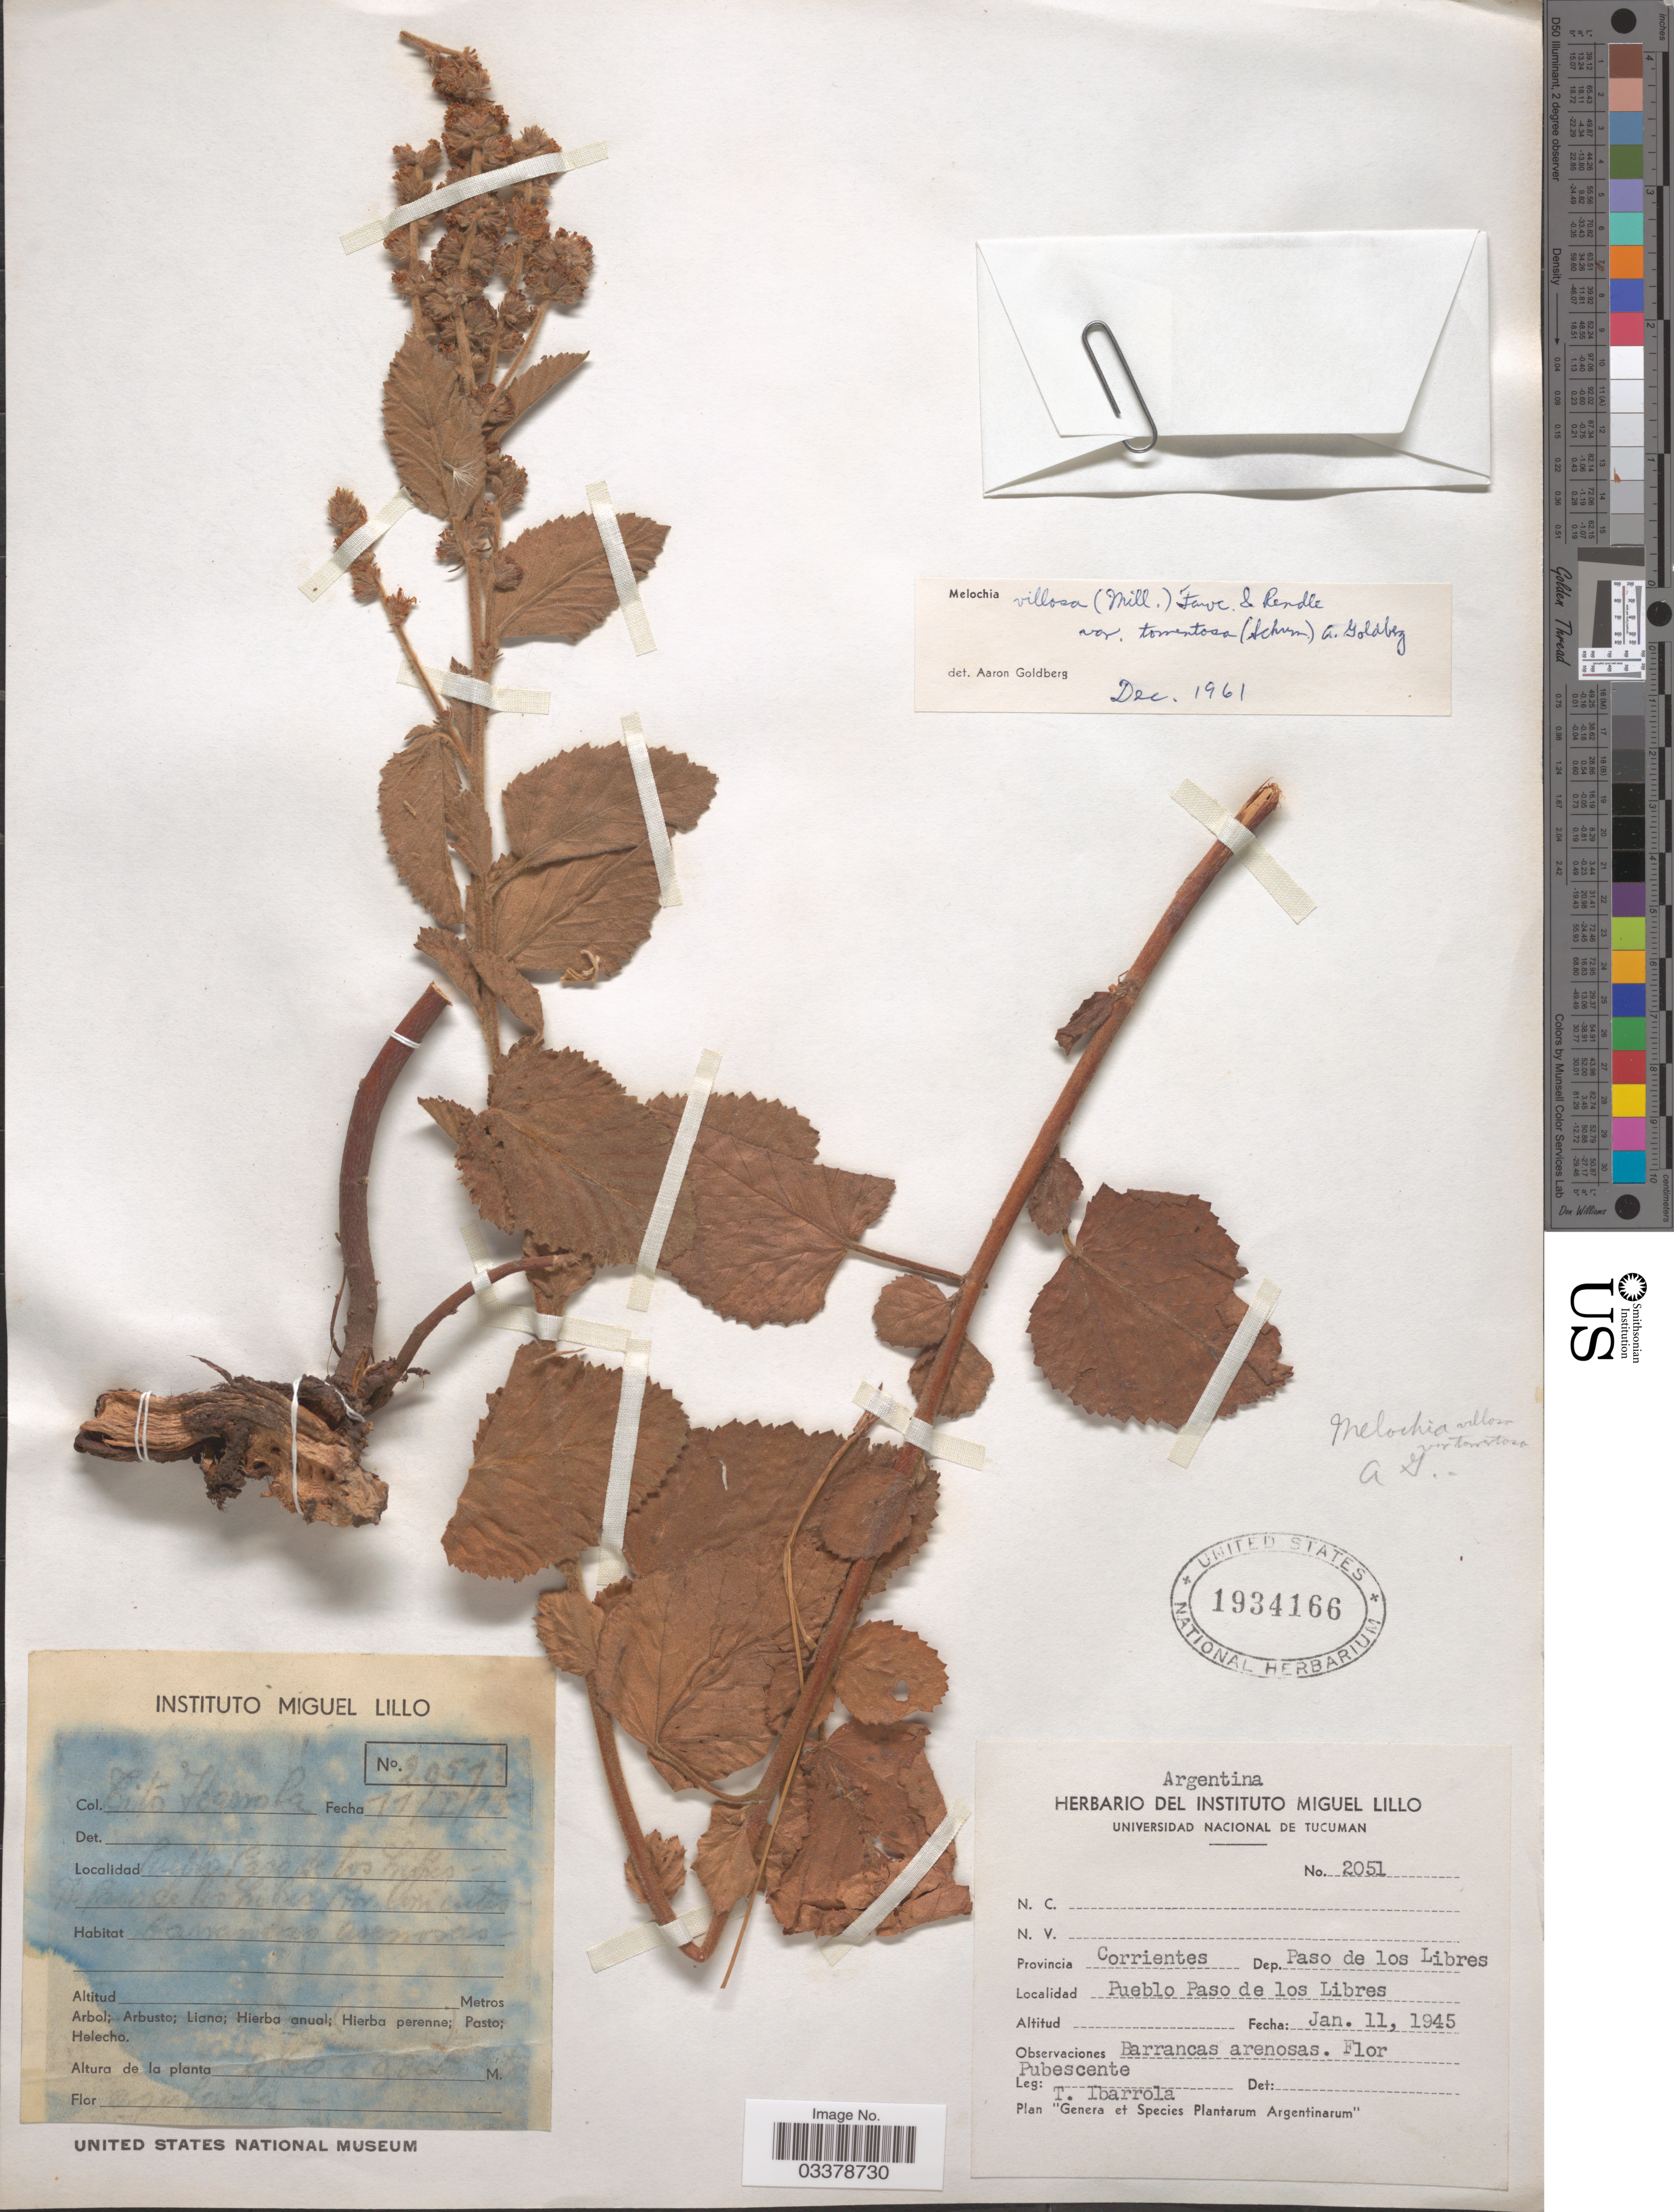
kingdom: Plantae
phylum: Tracheophyta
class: Magnoliopsida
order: Malvales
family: Malvaceae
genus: Melochia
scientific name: Melochia spicata var. tomentosa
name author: (K. Schum.) Dorr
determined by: Dorr, L. J., (BOT), Smithsonian Institution - National Museum of Natural History (UNITED STATES)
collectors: T. Ibarrola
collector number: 2051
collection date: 1945-01-11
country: Argentina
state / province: Corrientes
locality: Dep. Paso de los Libres. Pueblo Paso de los Libres.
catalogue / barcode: US 1934166